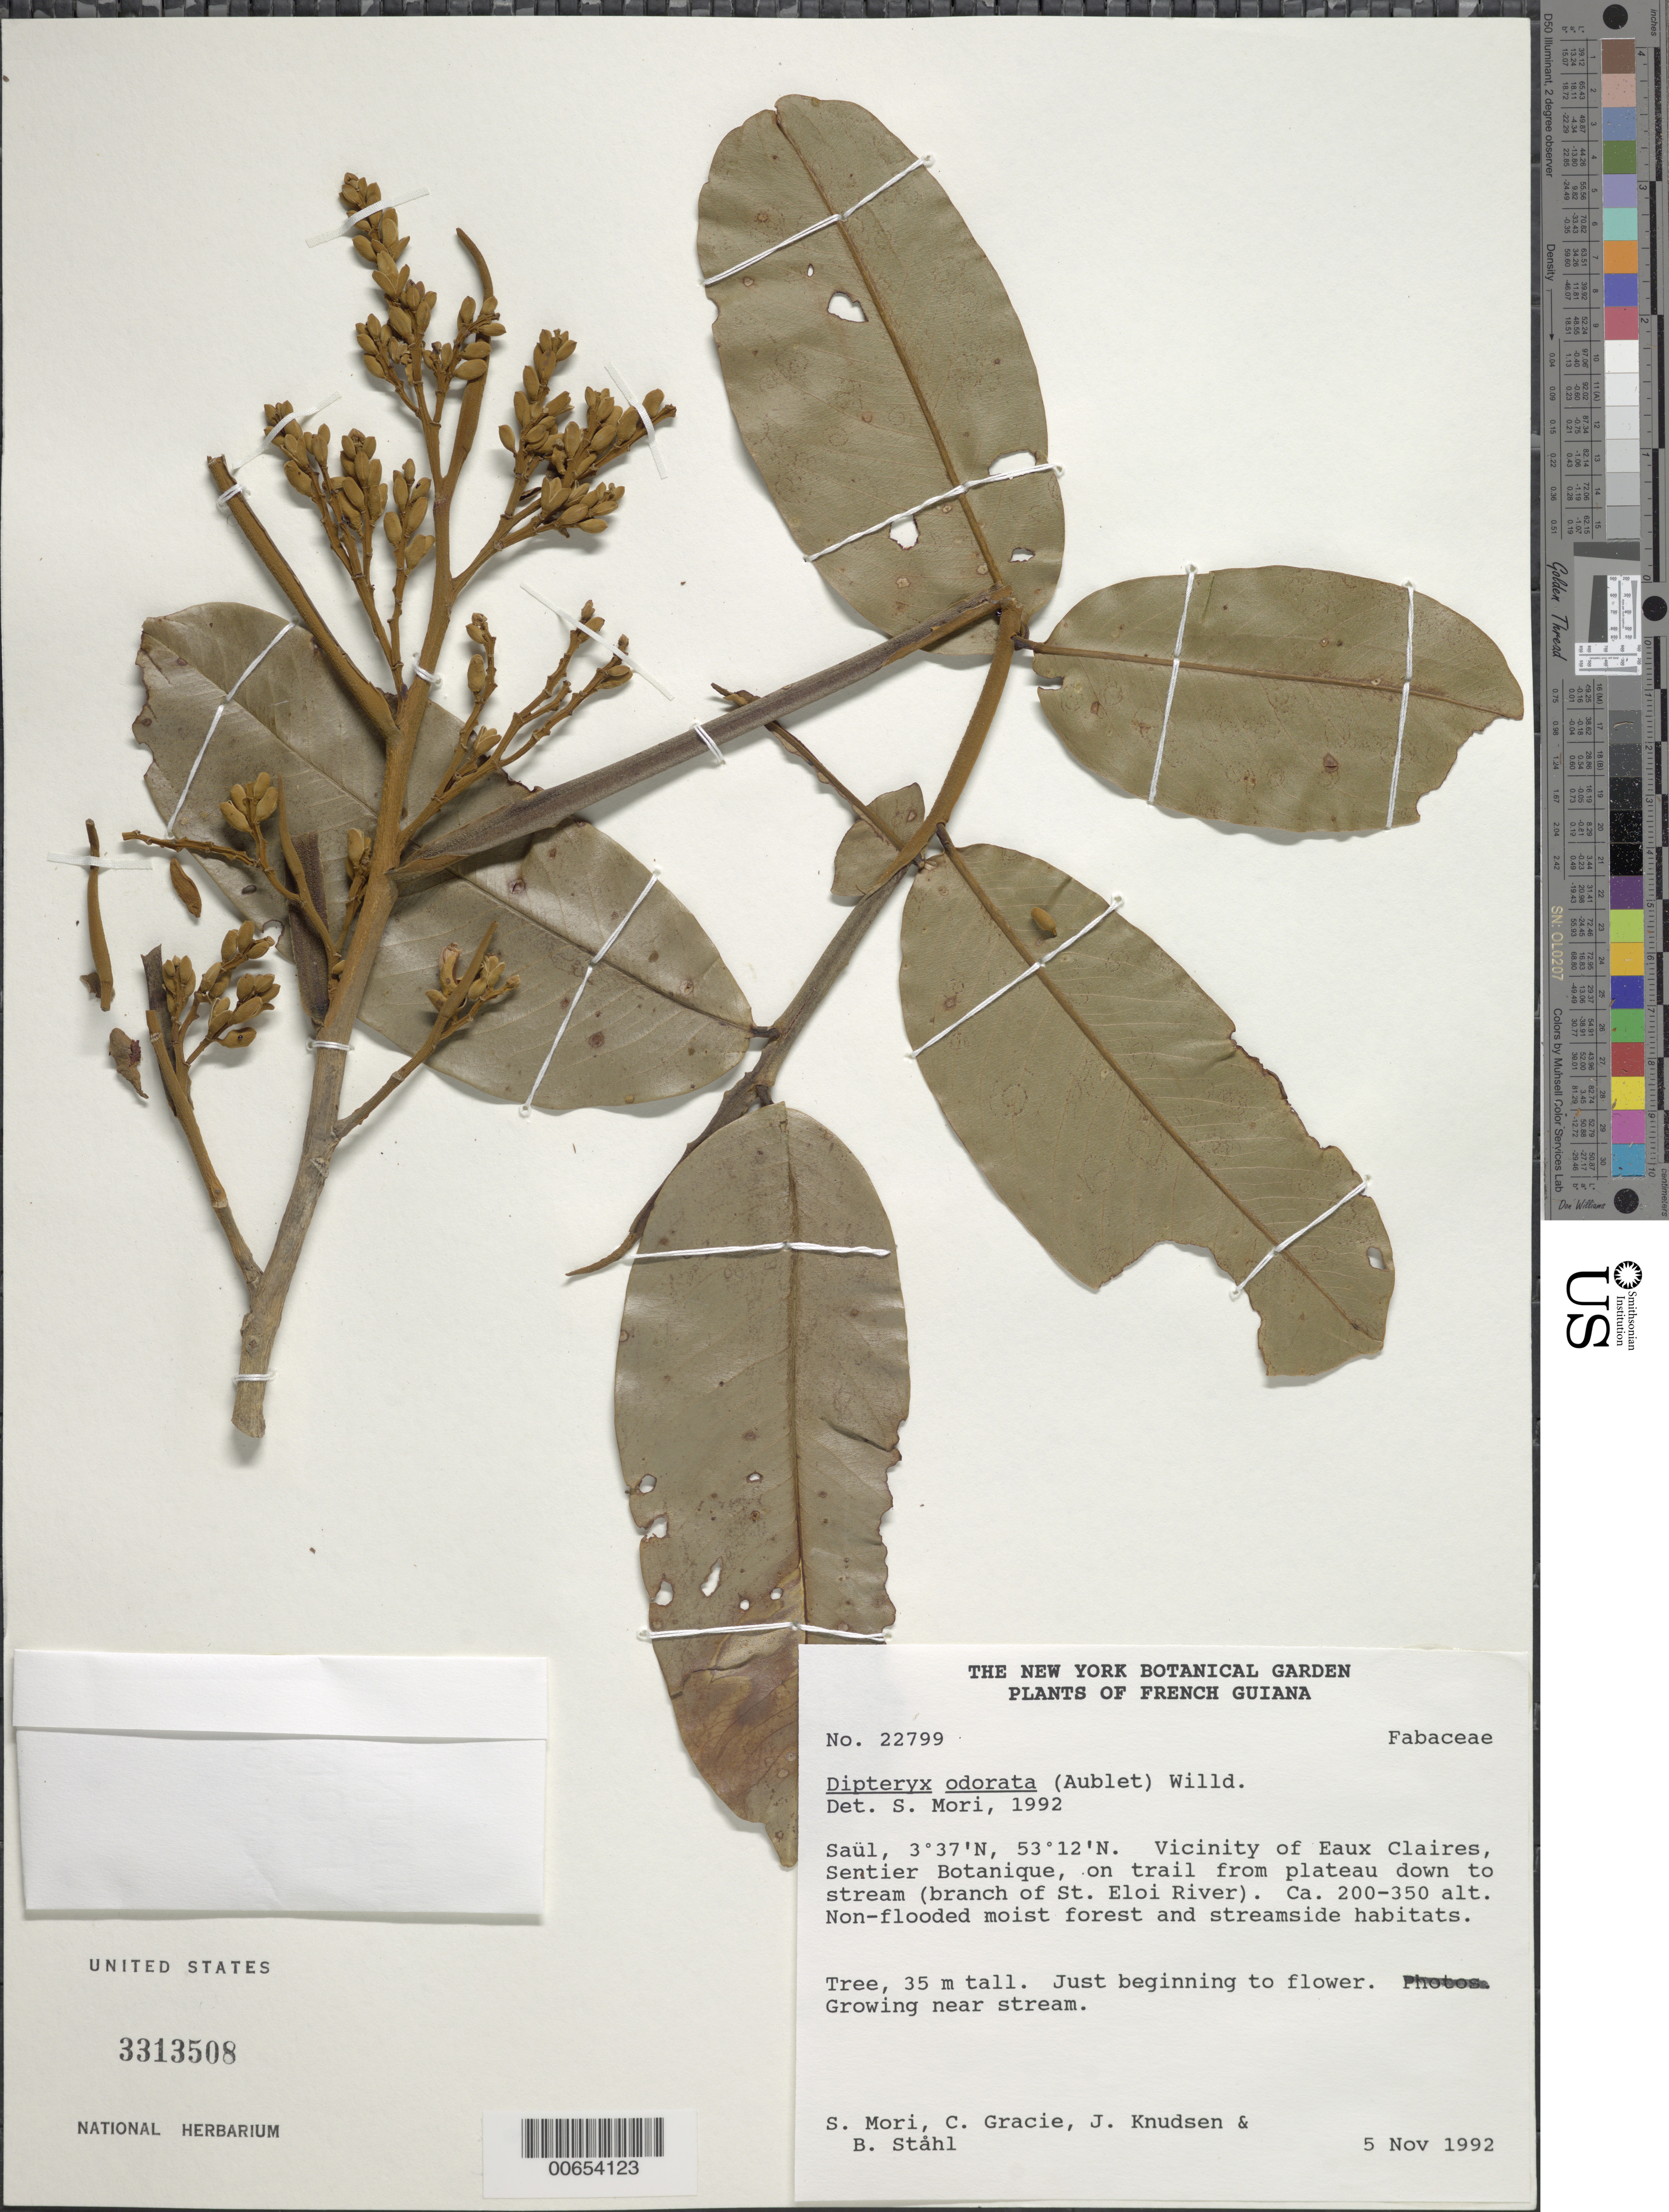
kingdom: Plantae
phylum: Tracheophyta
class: Magnoliopsida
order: Fabales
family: Fabaceae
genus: Dipteryx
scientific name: Dipteryx odorata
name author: (Aubl.) Willd.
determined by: Mori, Scott A.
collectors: S. Mori, C. A. Gracie, J. Knudsen & B. Ståhl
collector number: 22799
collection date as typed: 5-Nov-92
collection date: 1992-11-05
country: French Guiana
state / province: Saint-Laurent-du-Maroni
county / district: Saül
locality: Saül, vicinity of Eaux Claires, Sentier Botanique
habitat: Non-flooded moist forest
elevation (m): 200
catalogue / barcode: US 3313508